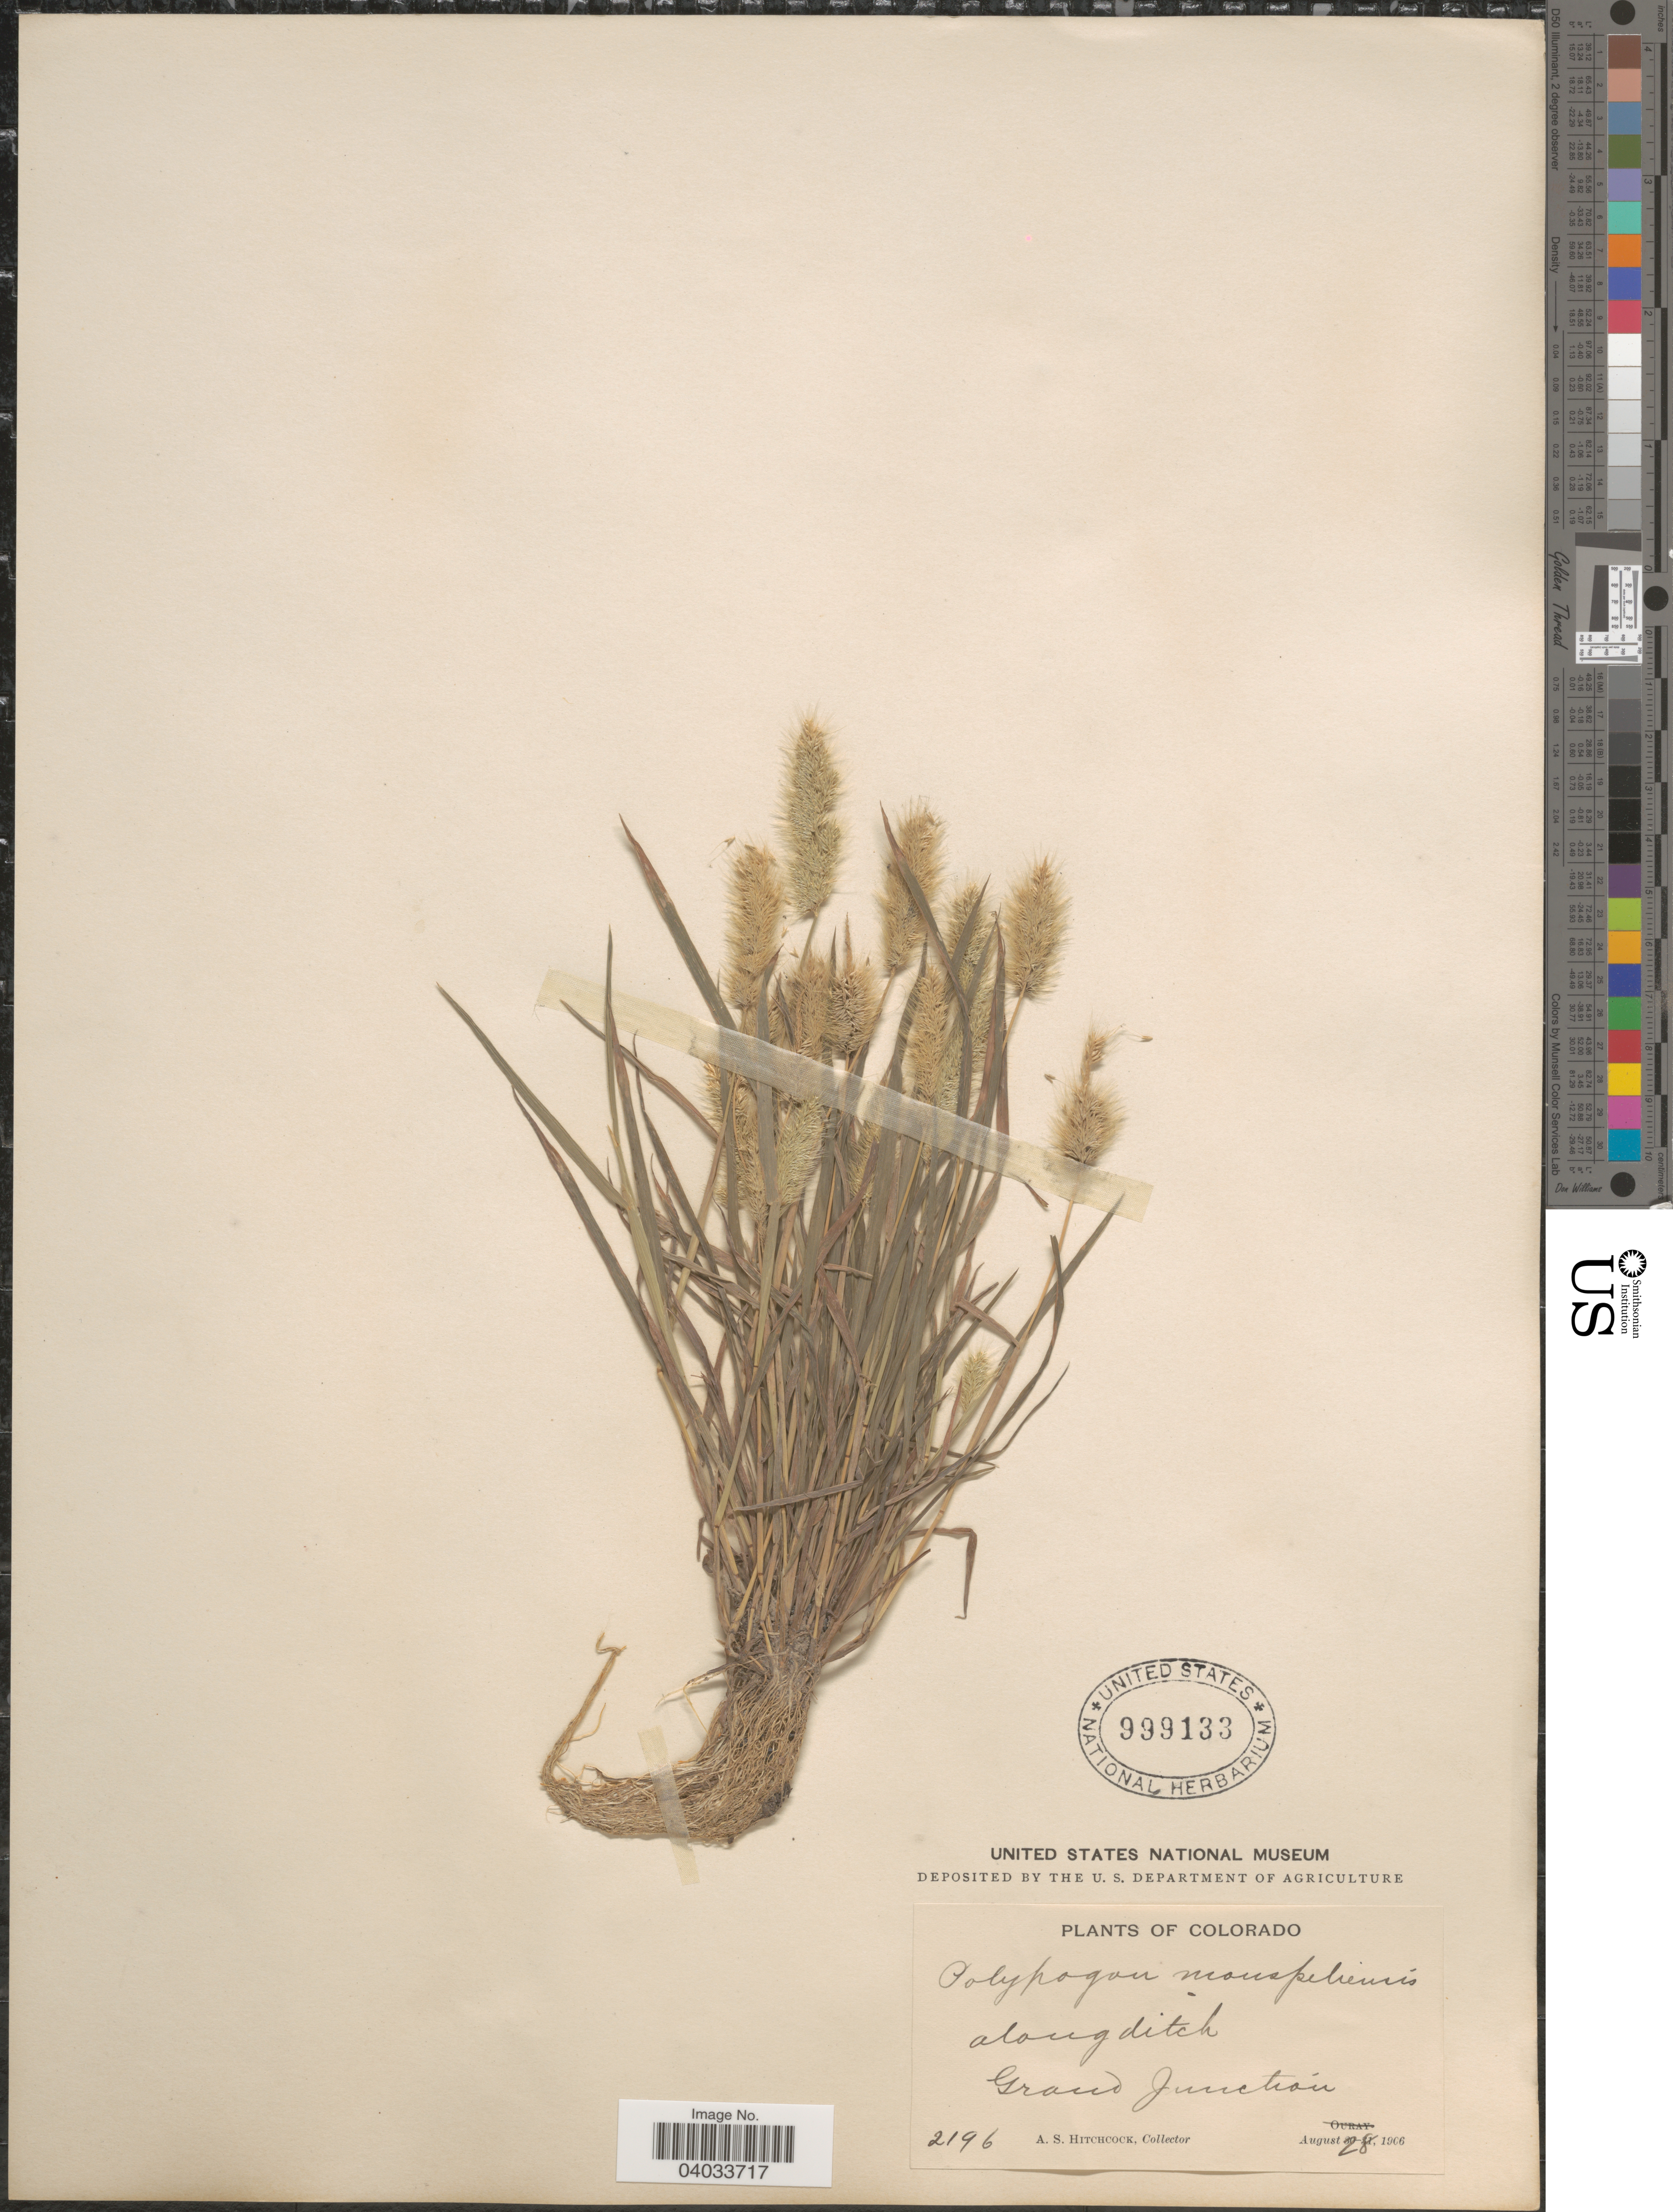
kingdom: Plantae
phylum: Tracheophyta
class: Liliopsida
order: Poales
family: Poaceae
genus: Polypogon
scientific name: Polypogon monspeliensis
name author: (L.) Desf.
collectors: A. S. Hitchcock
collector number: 2196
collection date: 1906-08-28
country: United States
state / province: Colorado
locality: Along ditch. Grand Junction.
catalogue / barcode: US 999133